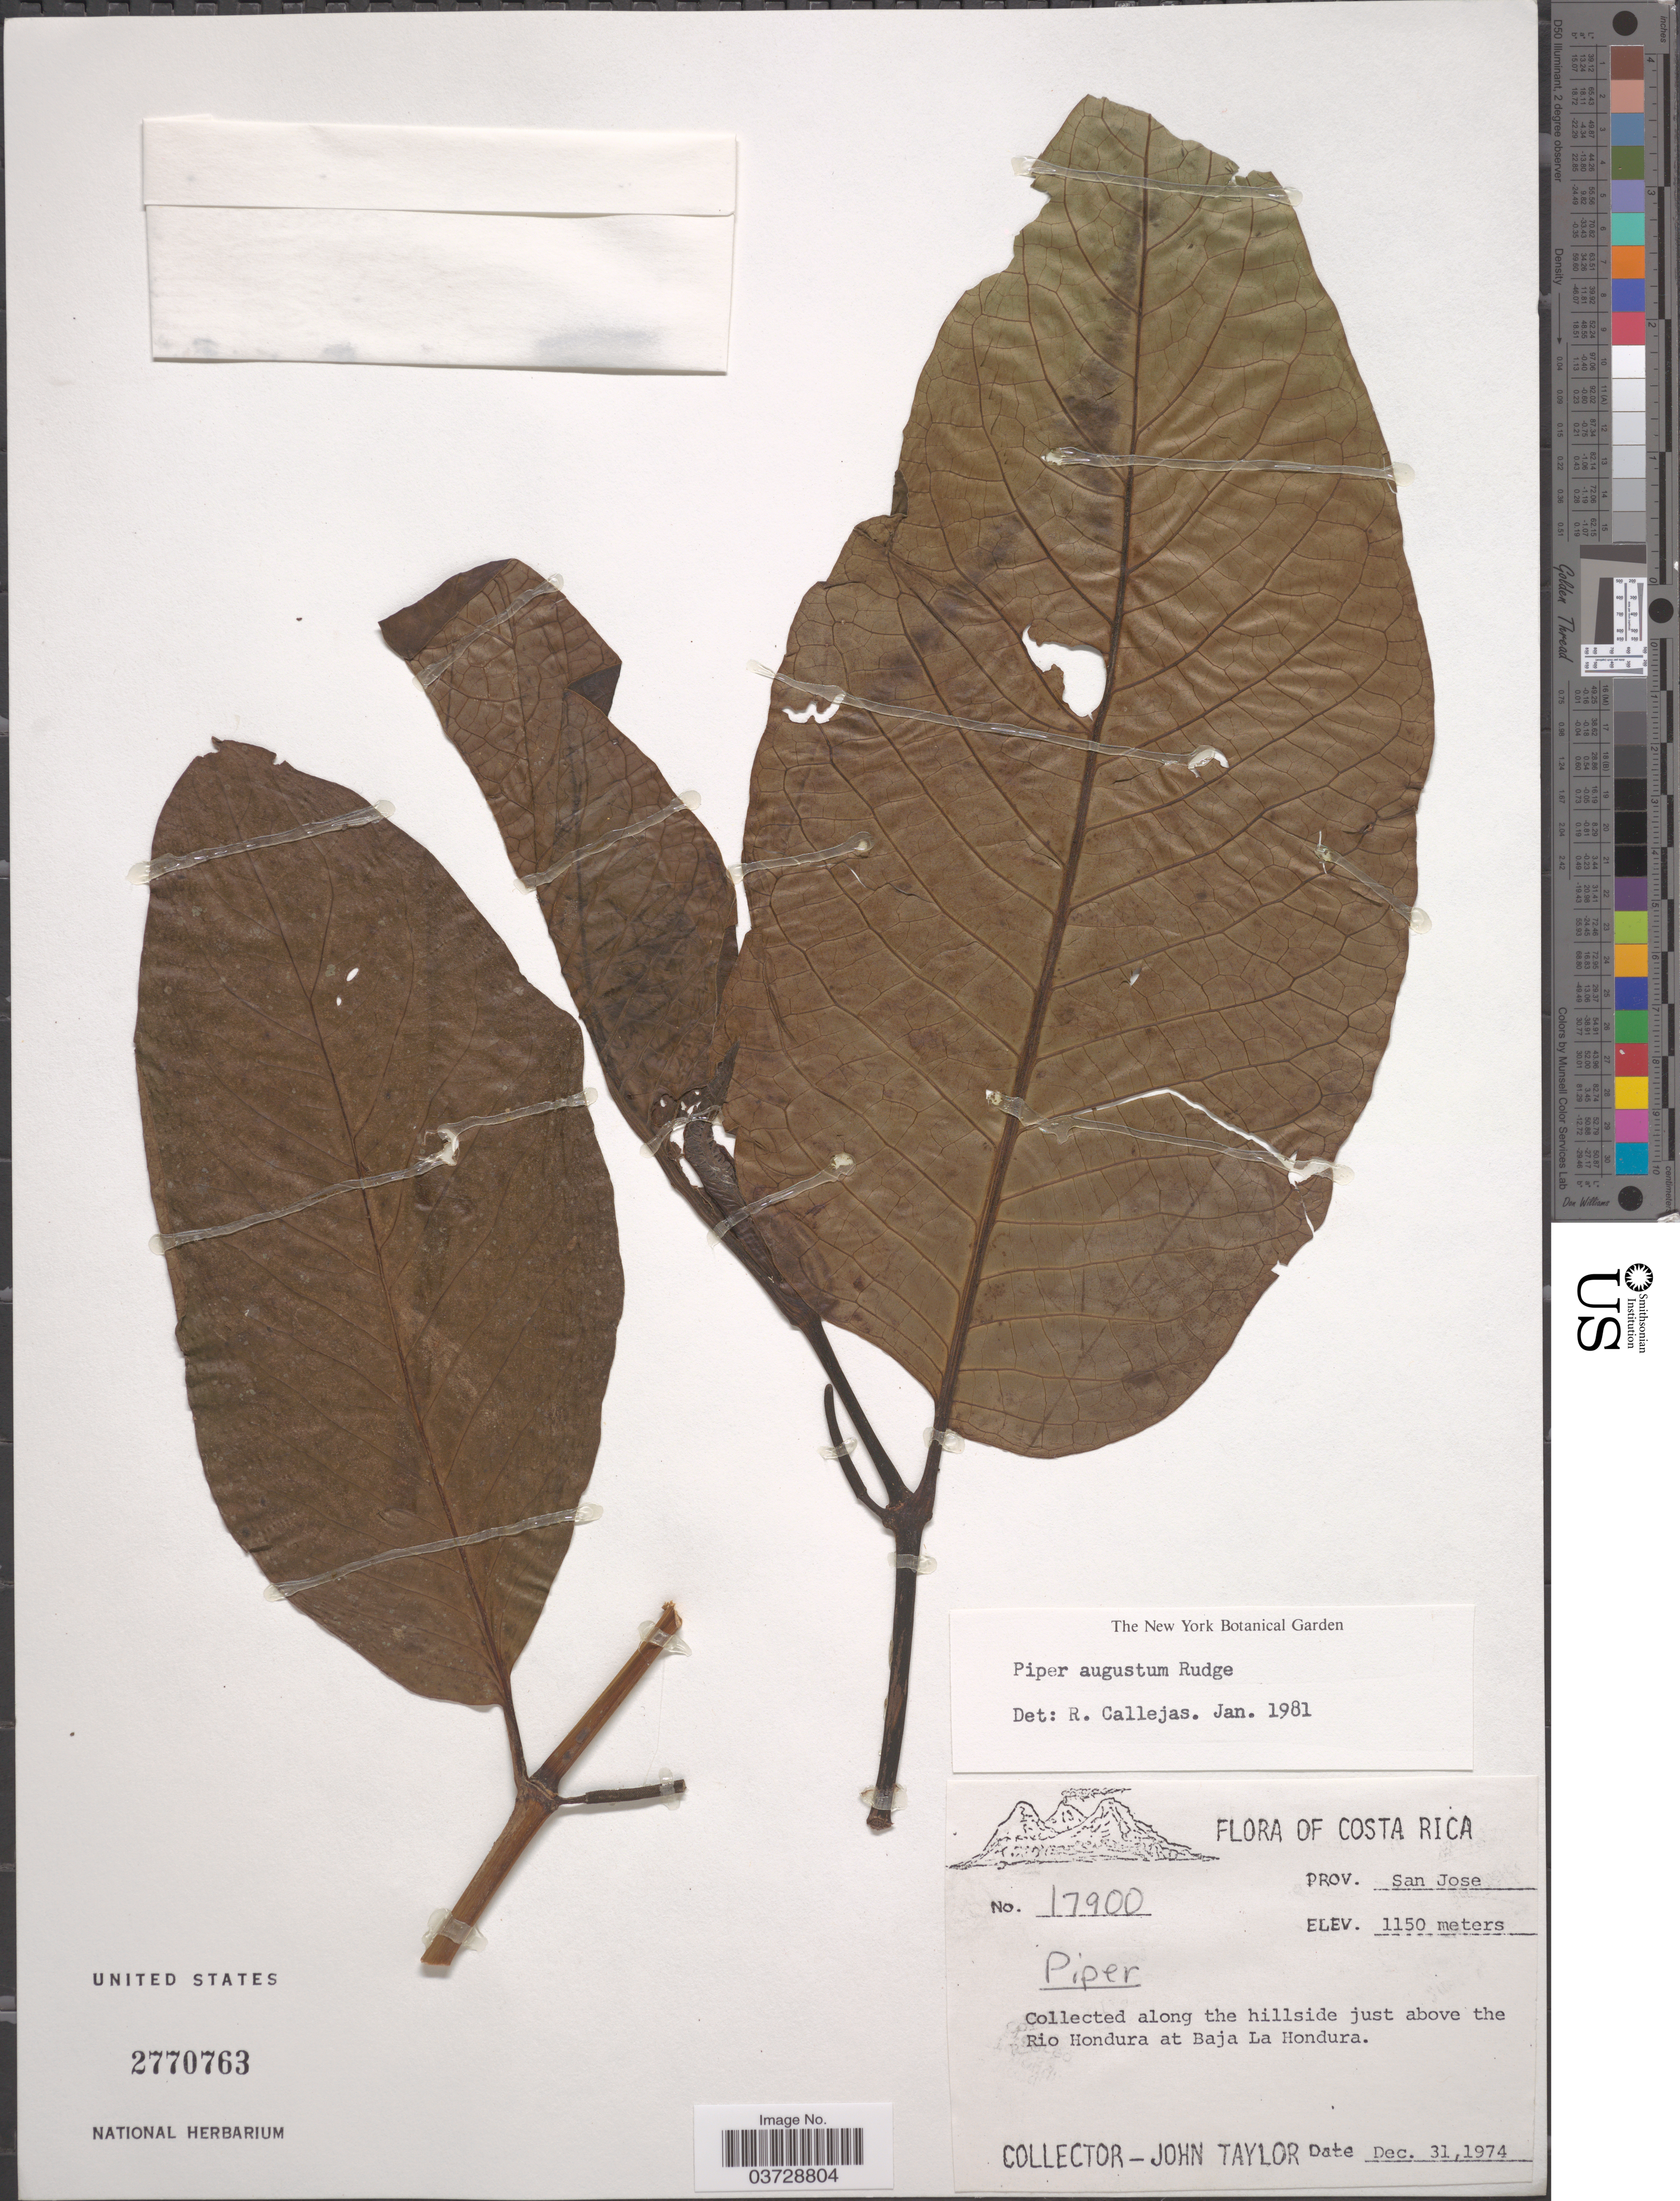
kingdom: Plantae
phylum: Tracheophyta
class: Magnoliopsida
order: Piperales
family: Piperaceae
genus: Piper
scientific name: Piper augustum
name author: Rudge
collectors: J. Taylor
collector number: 17900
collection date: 1974-12-31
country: Costa Rica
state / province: San José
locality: Along the hillside just above the Rio Hondura at Baja La Hondura.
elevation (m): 1150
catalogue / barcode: US 2770763